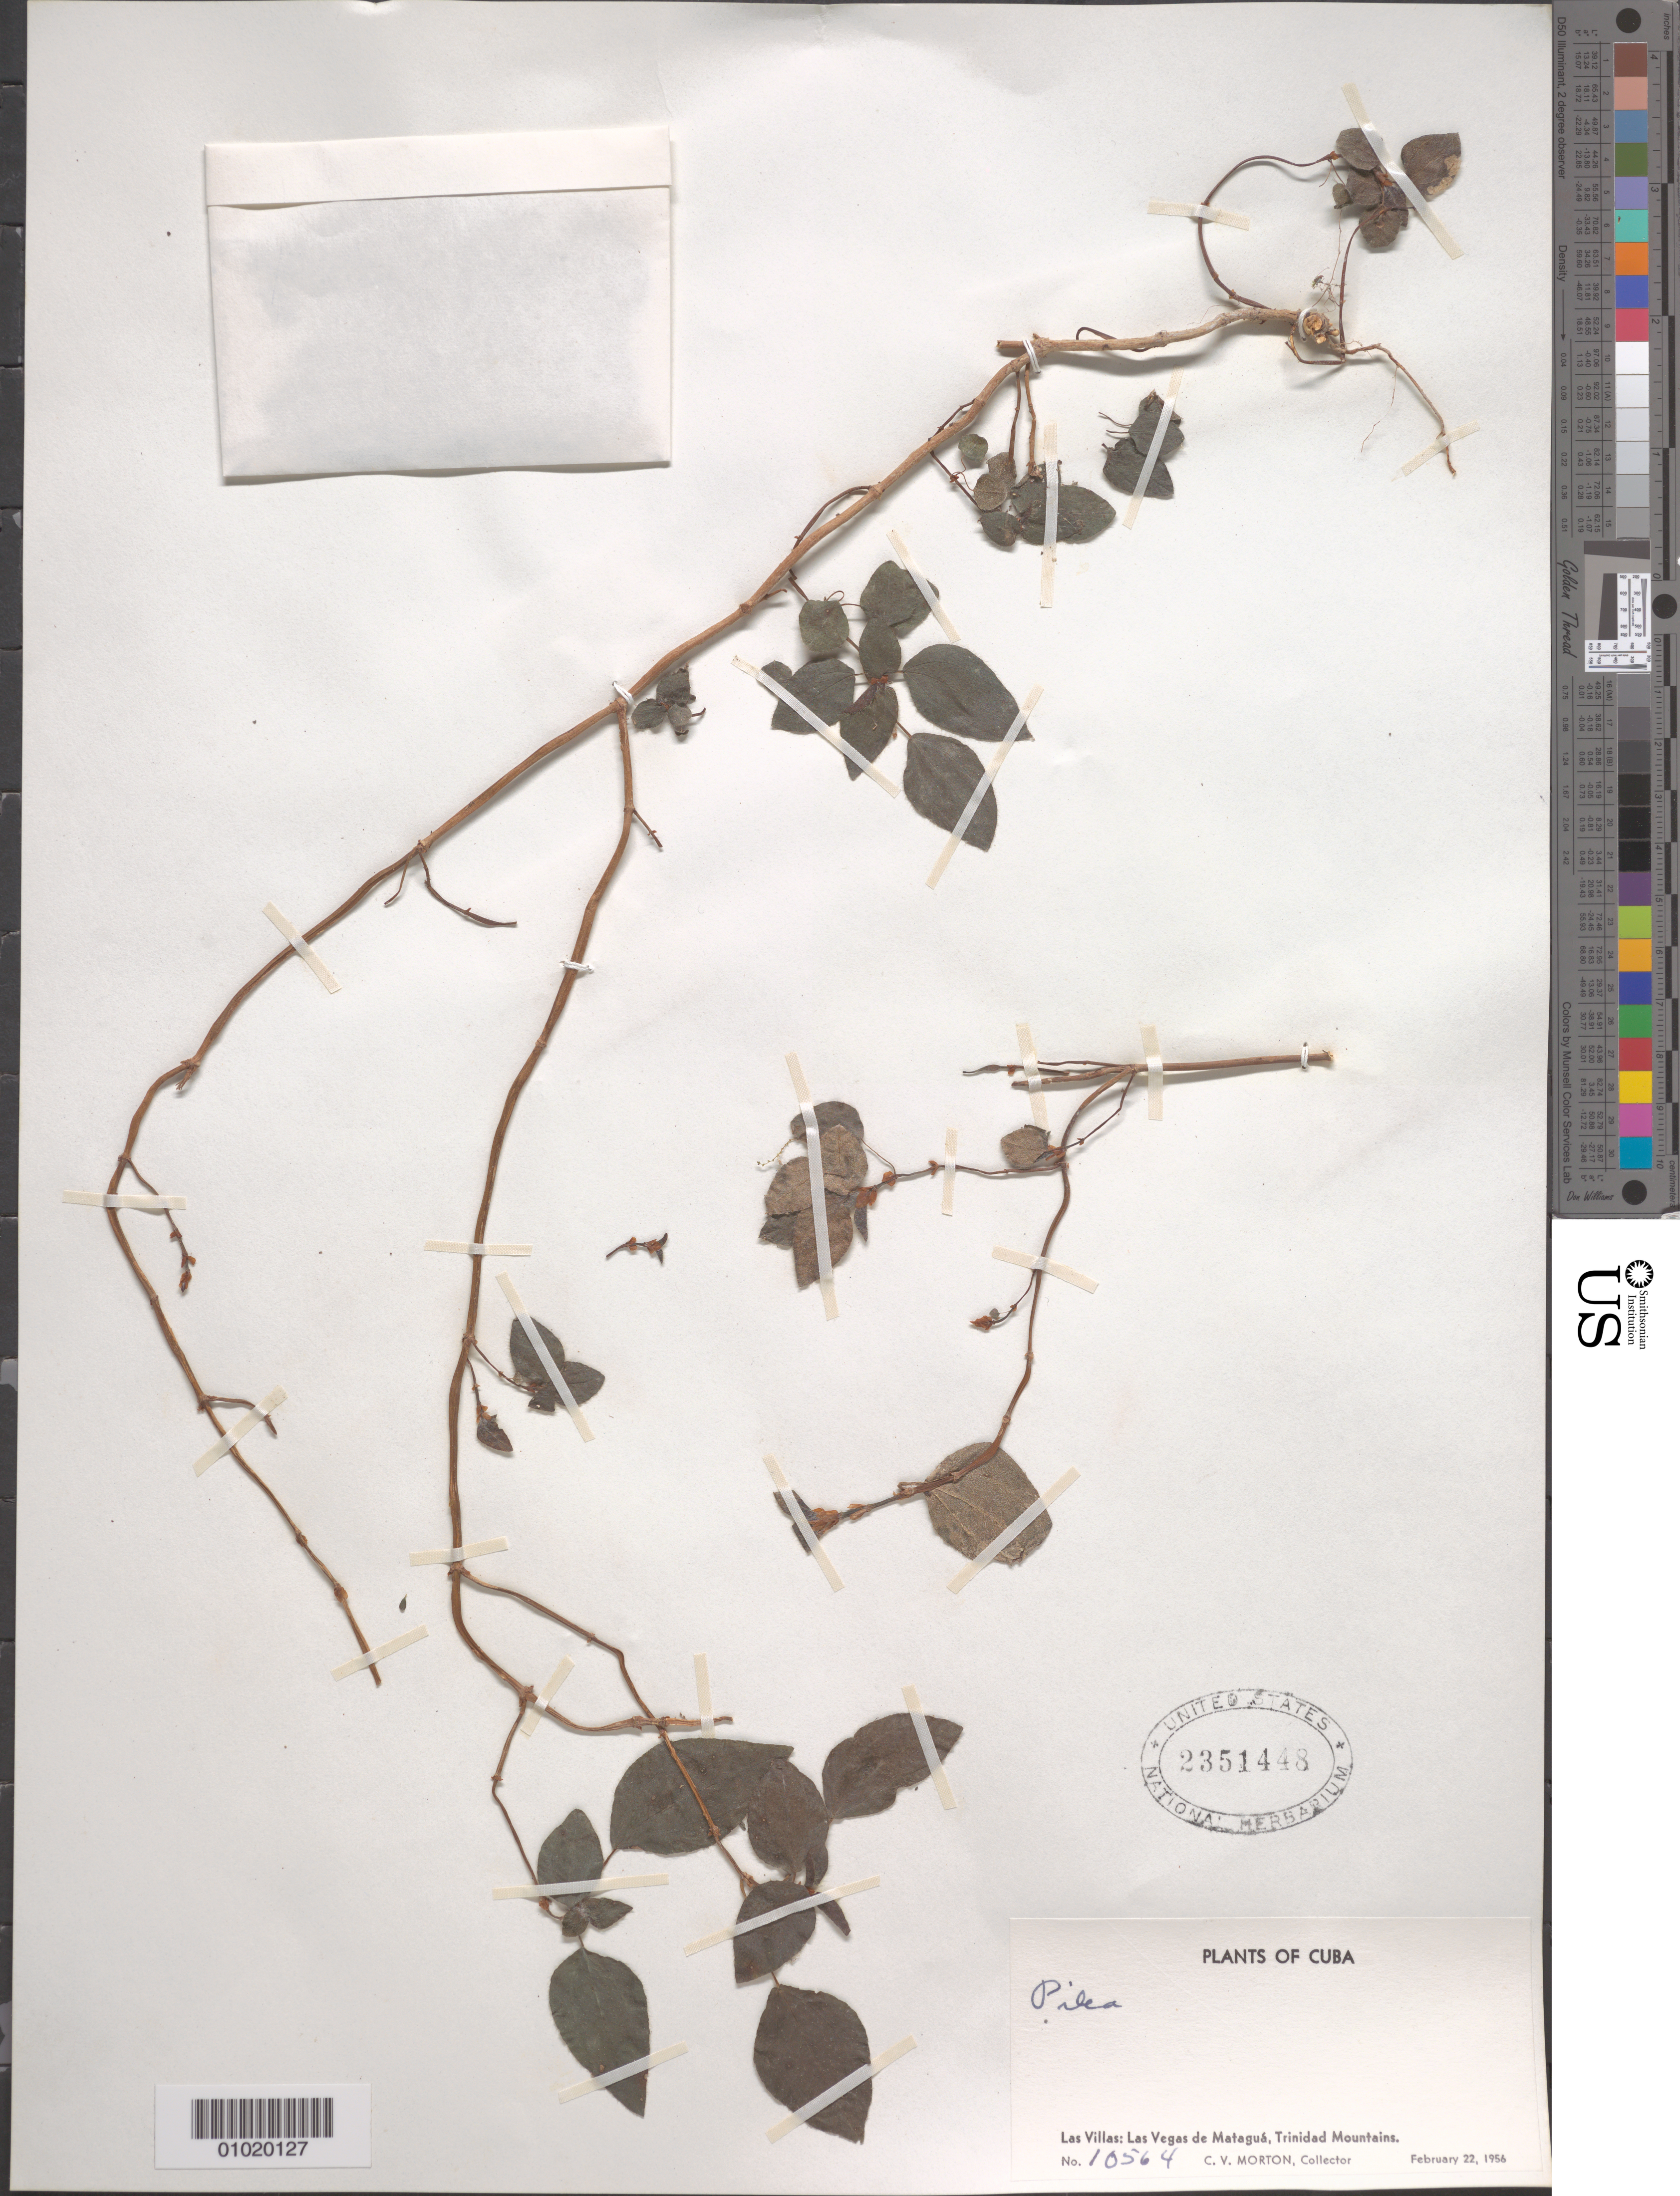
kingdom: Plantae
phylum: Tracheophyta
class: Magnoliopsida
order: Rosales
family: Urticaceae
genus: Pilea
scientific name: Pilea sp.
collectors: C. V. Morton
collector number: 10564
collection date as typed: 22 Feb 1956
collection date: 1956-02-22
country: Cuba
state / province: Las Villas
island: Cuba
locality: Las Vegas de Matagua, Trinidad Mountains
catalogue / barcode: US 2351448